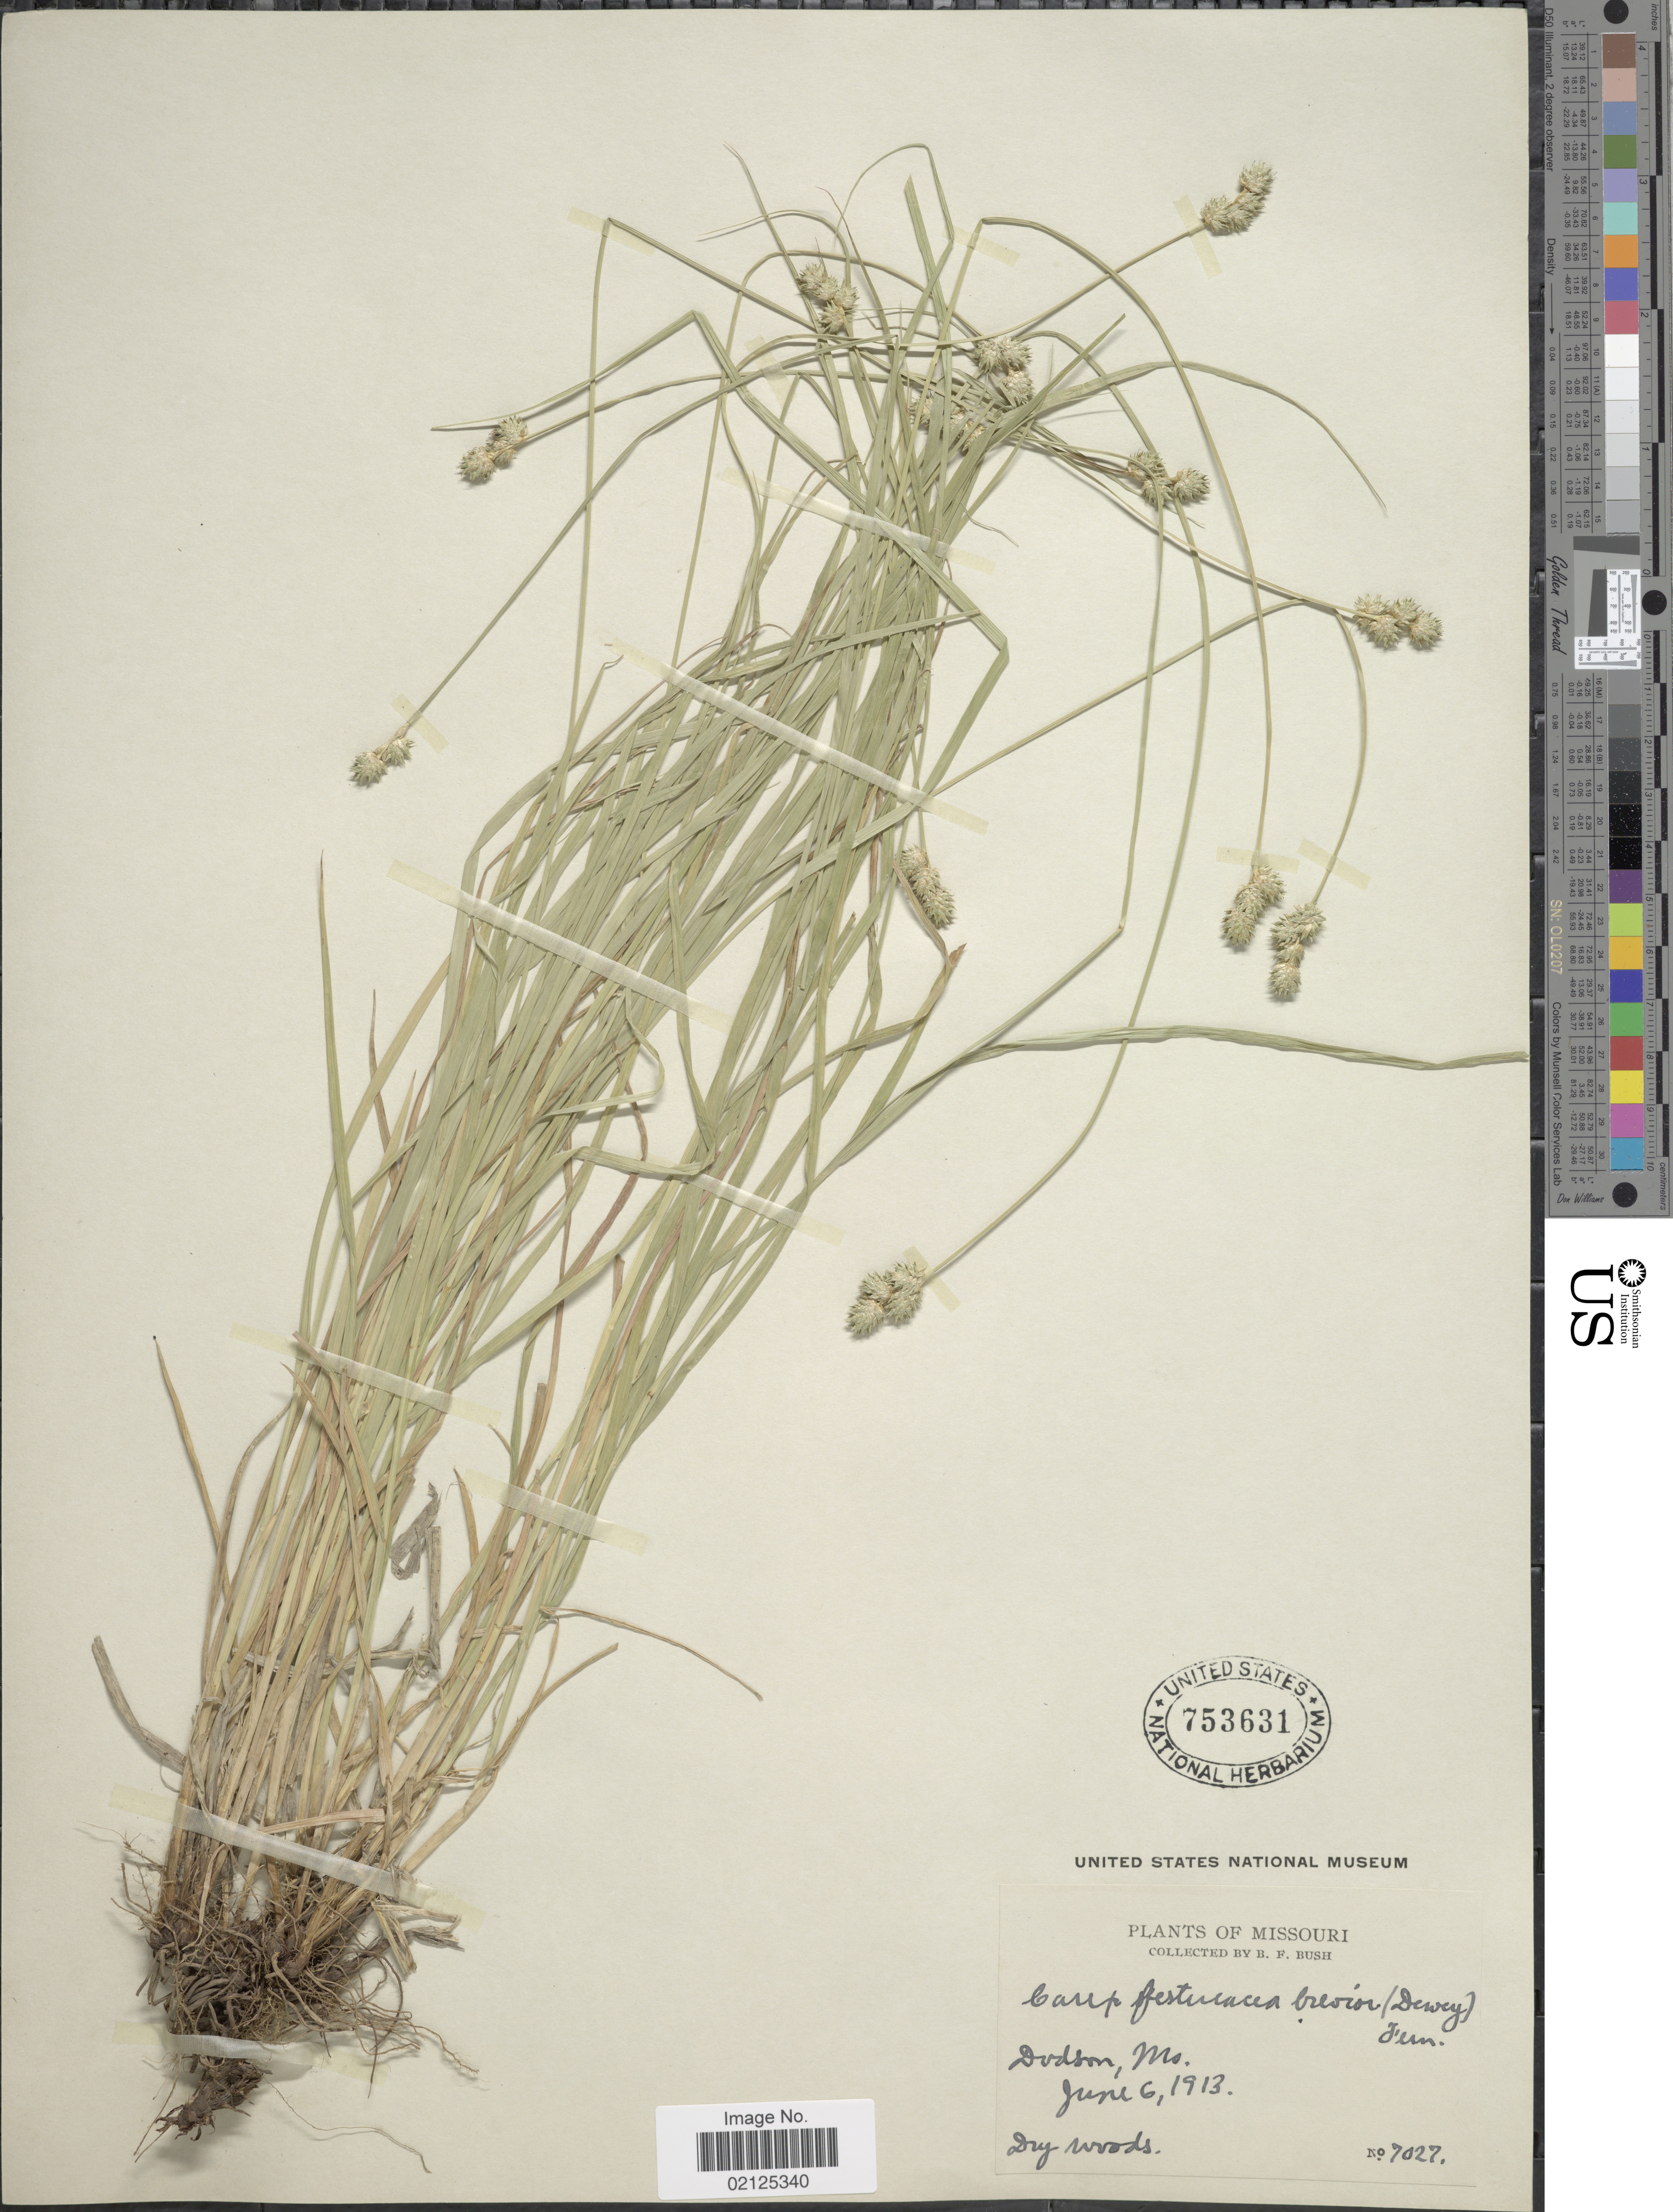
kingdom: Plantae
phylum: Tracheophyta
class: Liliopsida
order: Poales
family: Cyperaceae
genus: Carex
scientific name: Carex molesta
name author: Mack.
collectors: B. F. Bush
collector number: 7027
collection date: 1913-06-06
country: United States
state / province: Missouri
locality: Dodson, Dry woods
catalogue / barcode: US 753631